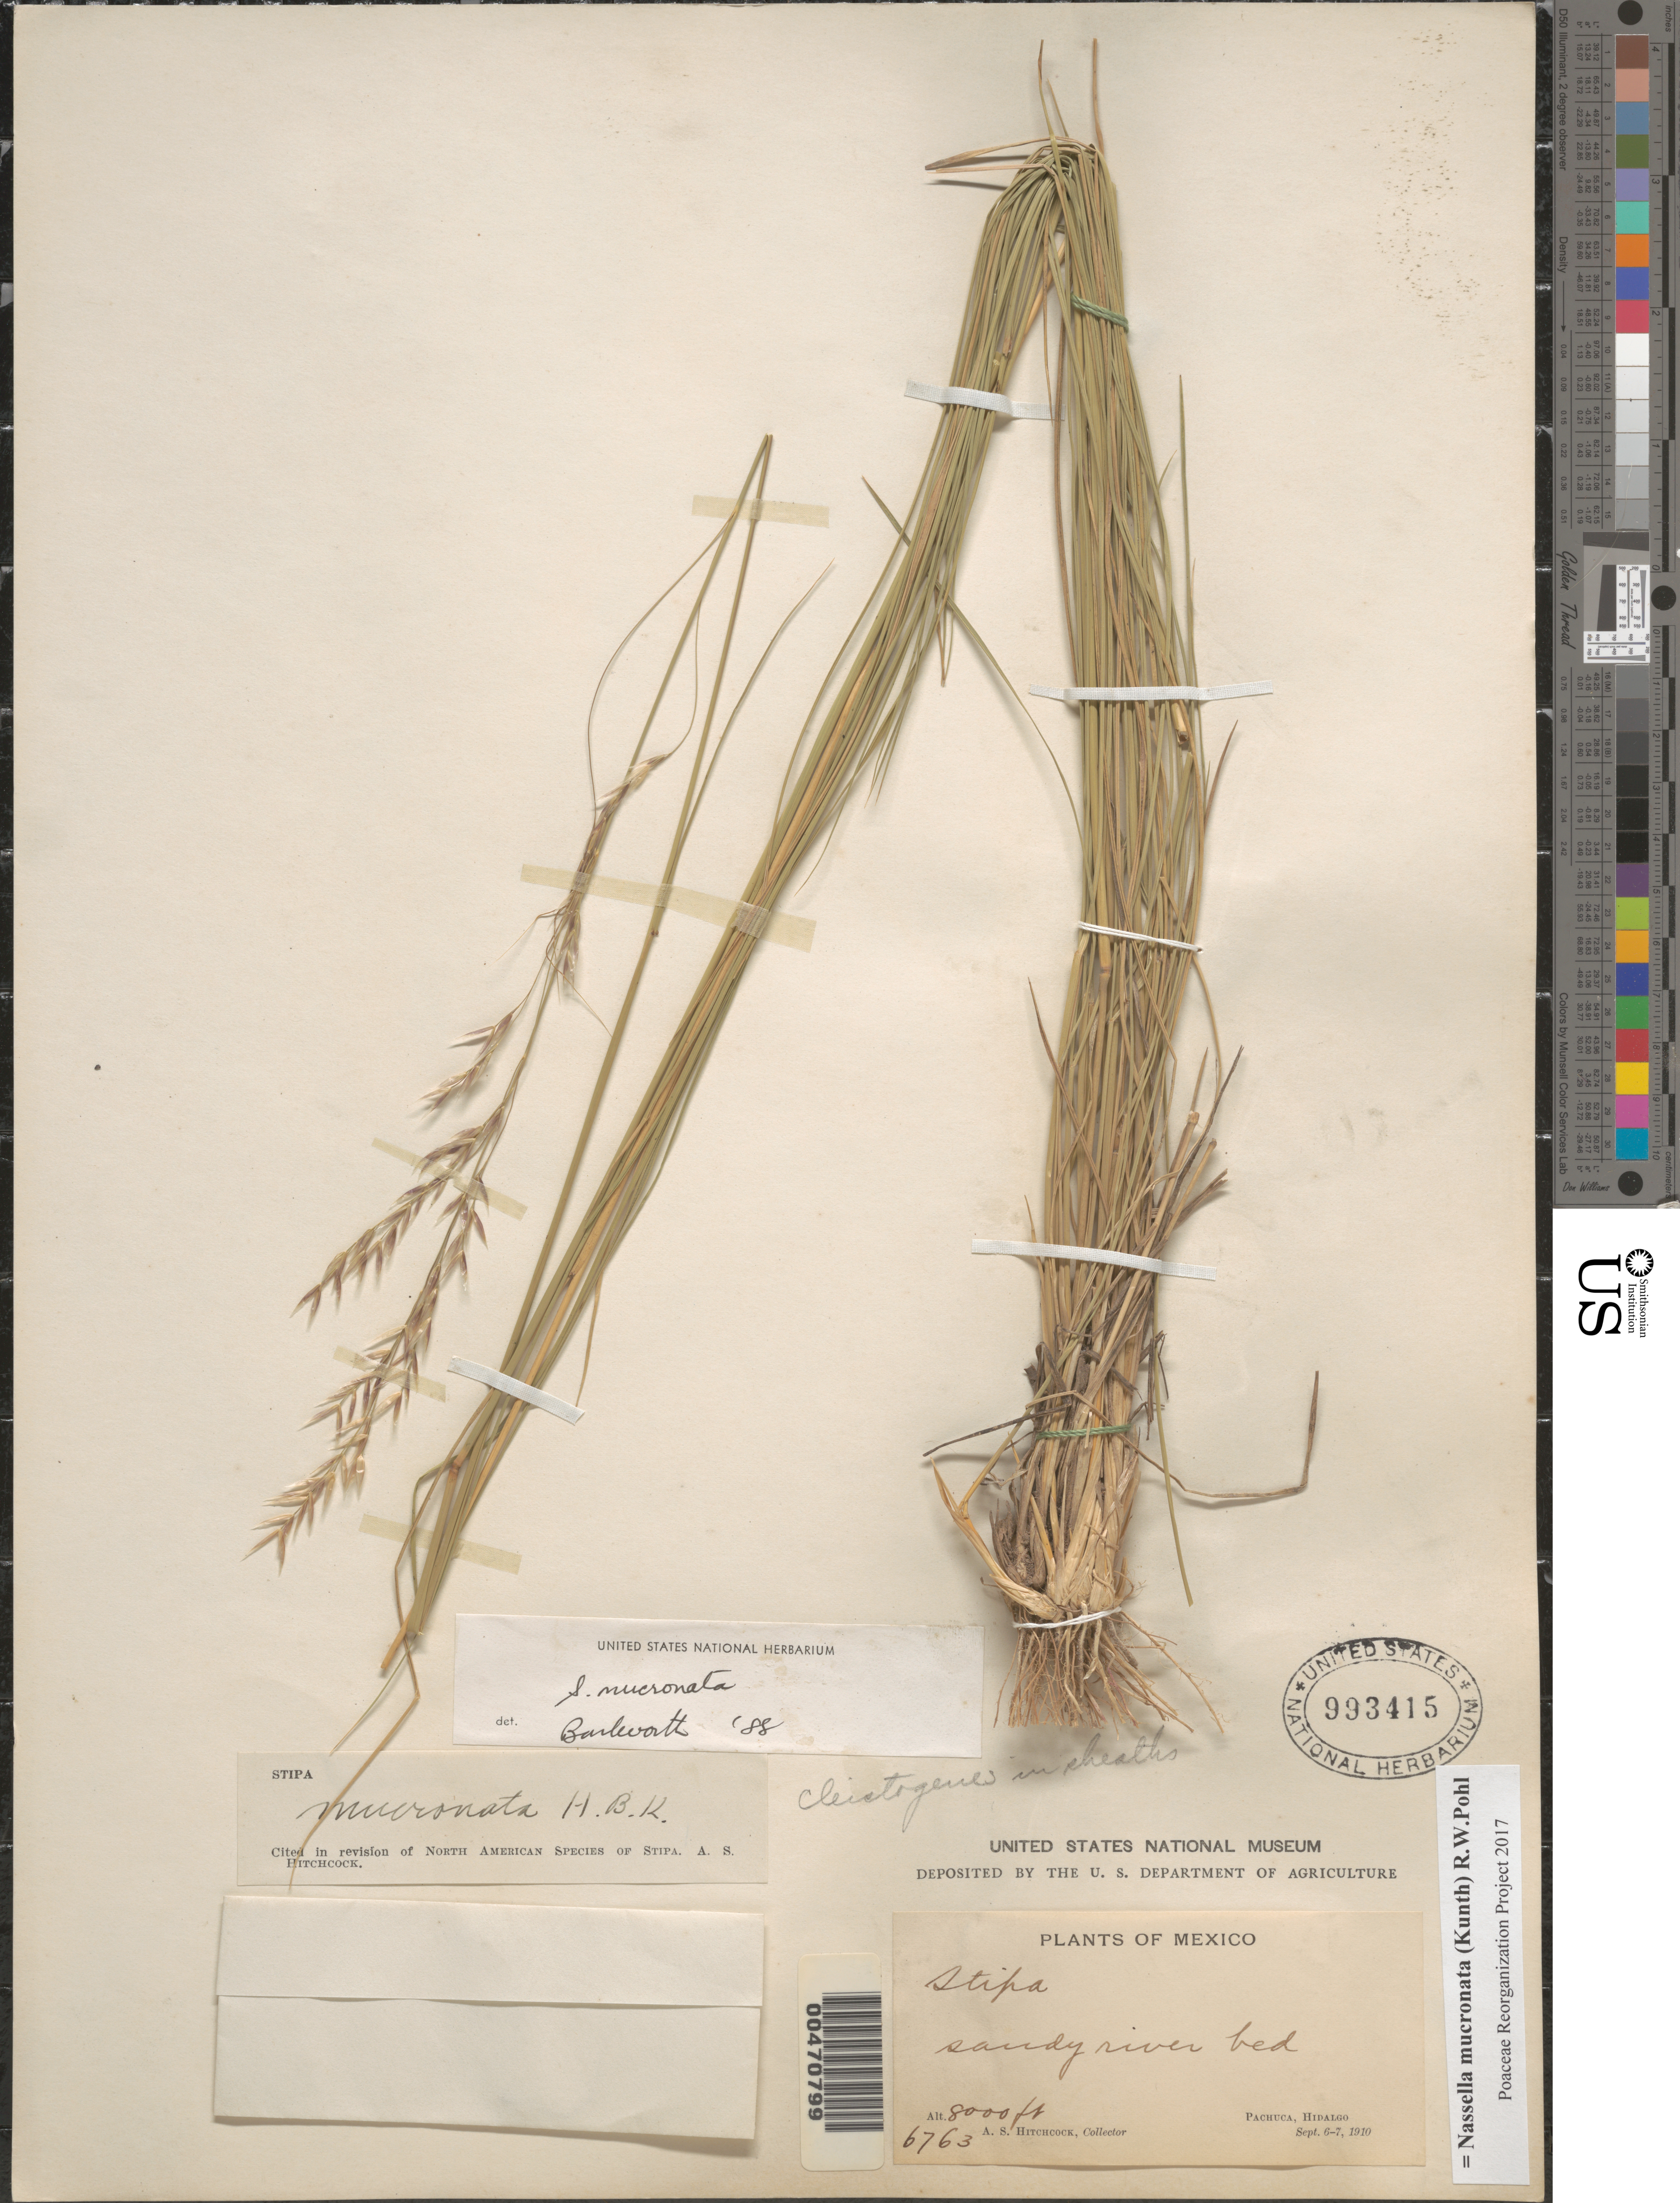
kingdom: Plantae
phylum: Tracheophyta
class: Liliopsida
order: Poales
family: Poaceae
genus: Nassella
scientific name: Nassella mucronata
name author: (Kunth) R.W. Pohl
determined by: Poaceae Reorganization Project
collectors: A. S. Hitchcock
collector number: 6763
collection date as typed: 6 Sep 1910 to 7 Sep 1910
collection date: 1910-09-06/1910-09-07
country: Mexico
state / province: Hidalgo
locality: Pachuca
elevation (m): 2438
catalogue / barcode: US 993415